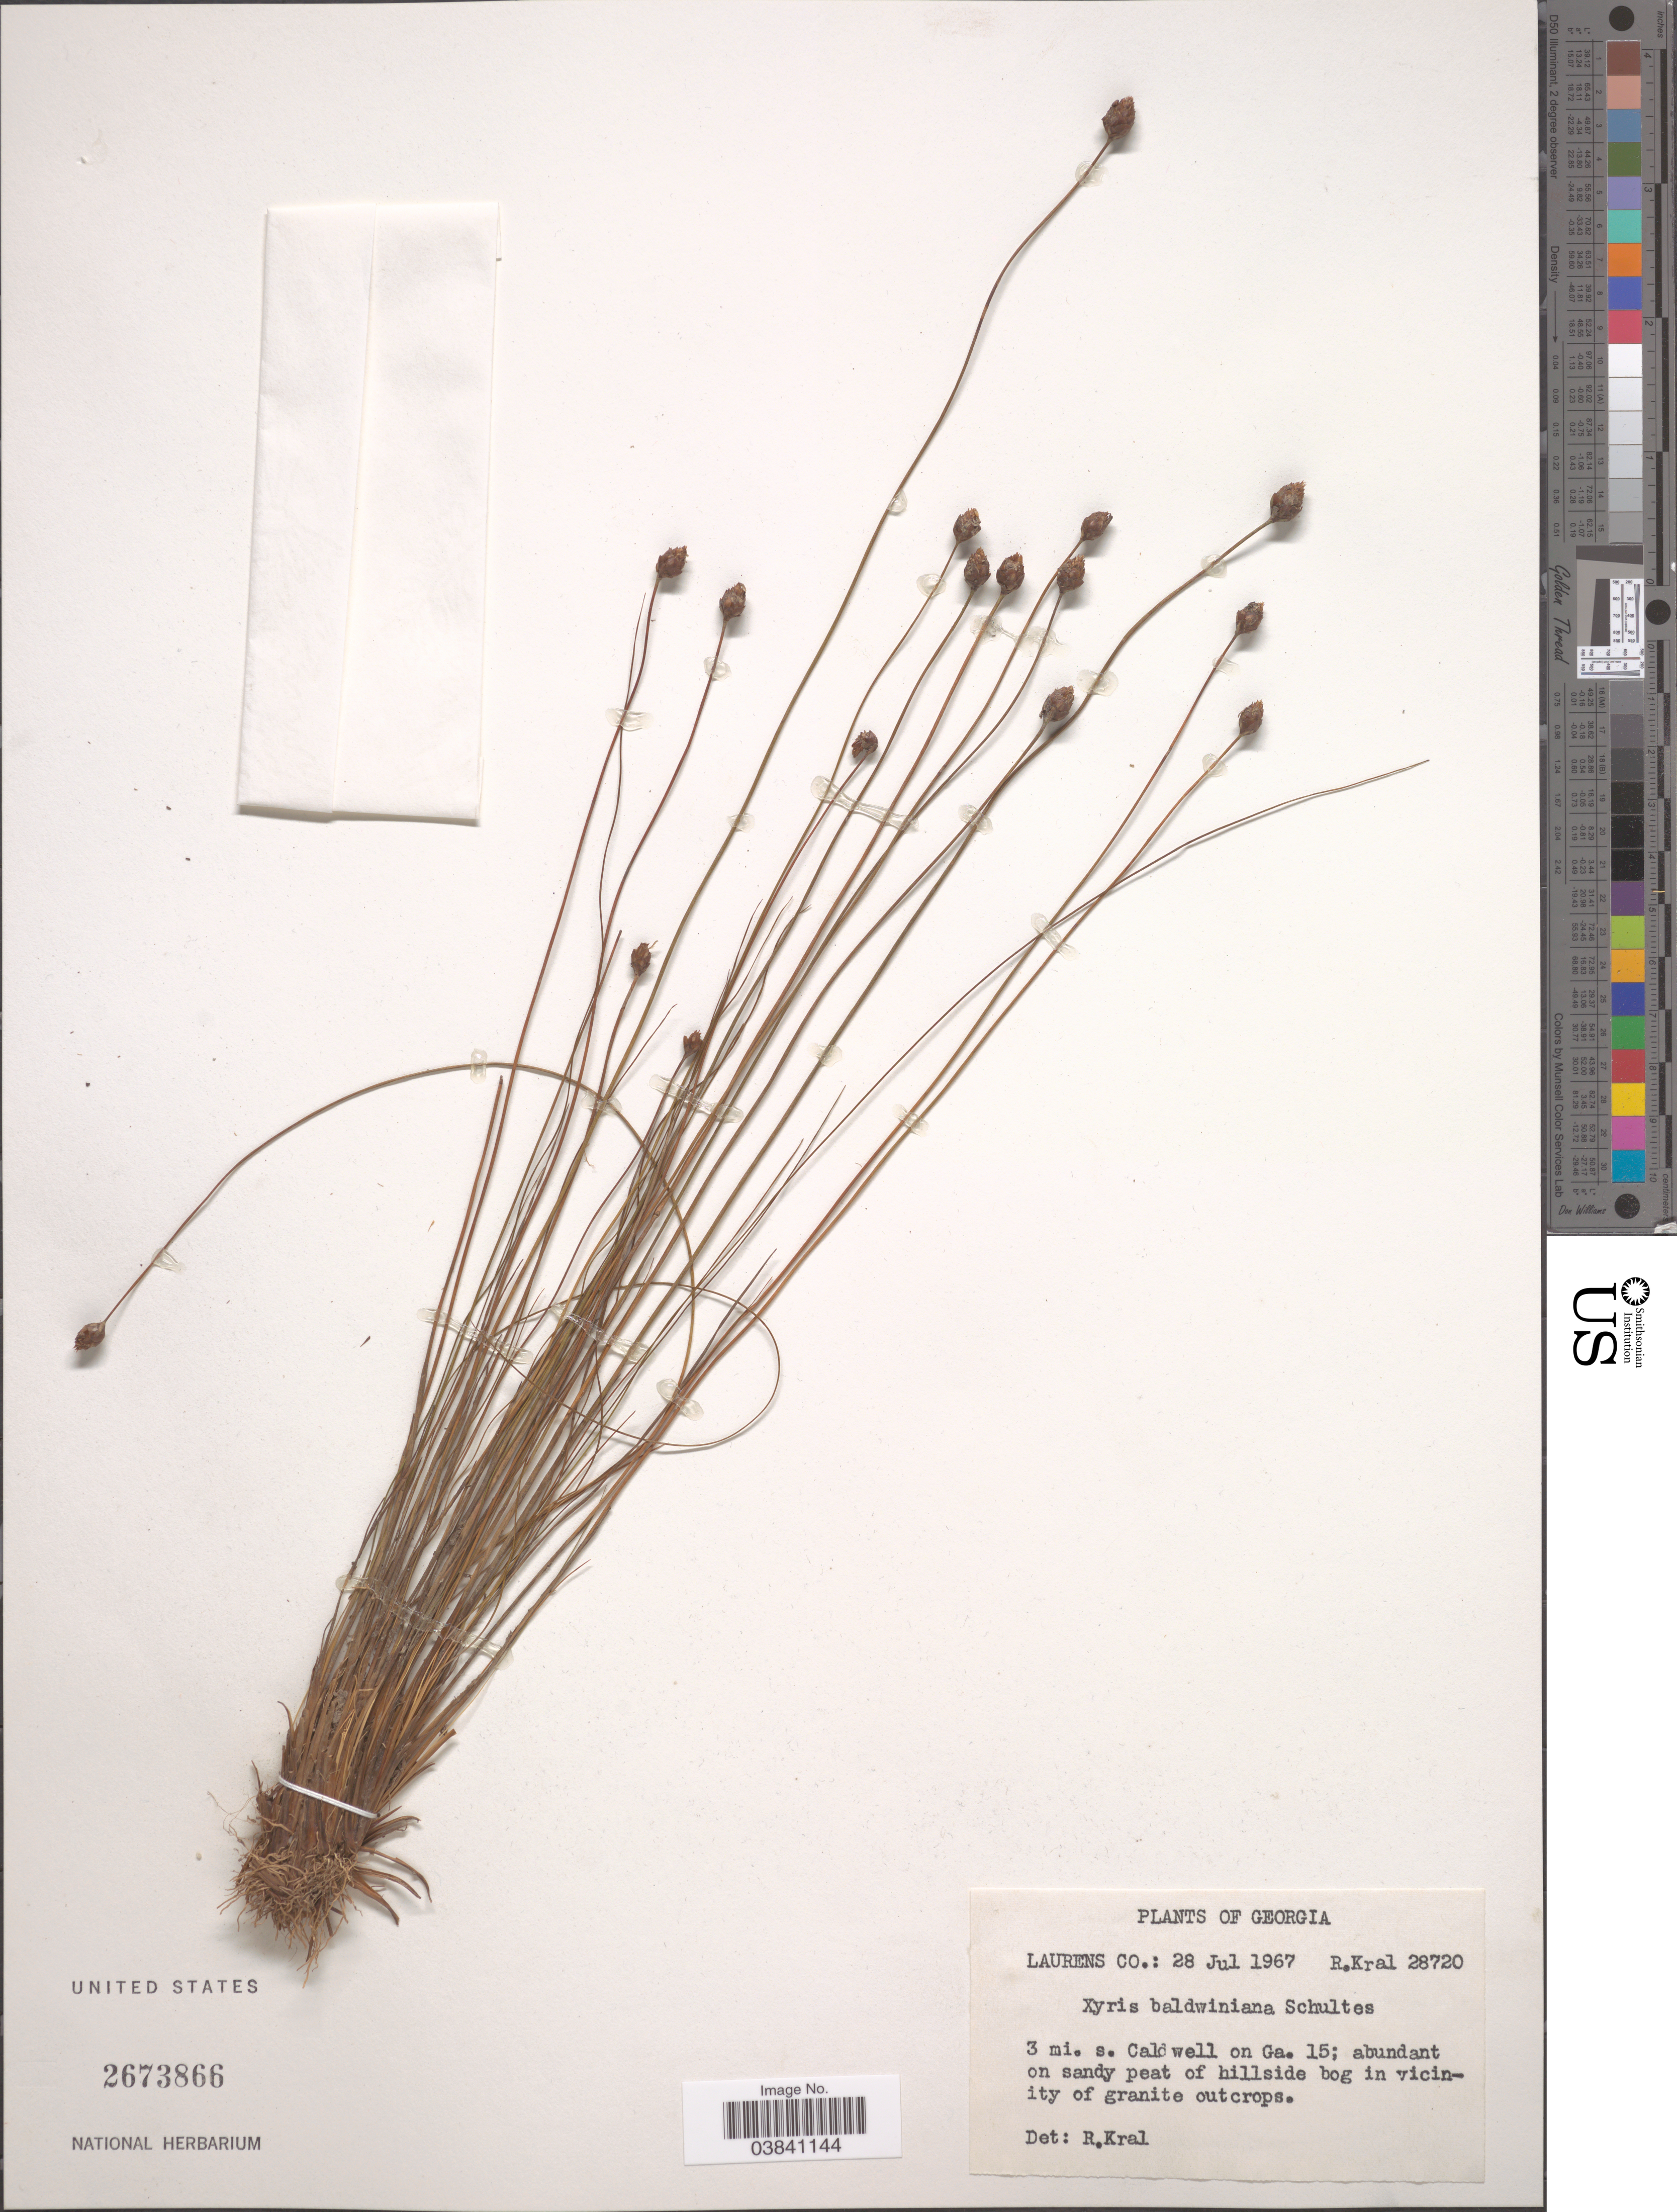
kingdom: Plantae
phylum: Tracheophyta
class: Liliopsida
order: Poales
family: Xyridaceae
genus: Xyris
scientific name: Xyris baldwiniana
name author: Schult.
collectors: R. Kral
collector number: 28720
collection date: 1967-07-28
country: United States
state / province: Georgia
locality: Laurens Co.: 3 mi. s. Caldwell on Ga. 15; on sandy peat of hillside bog in vicinity of granite outcrops.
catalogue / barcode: US 2673866